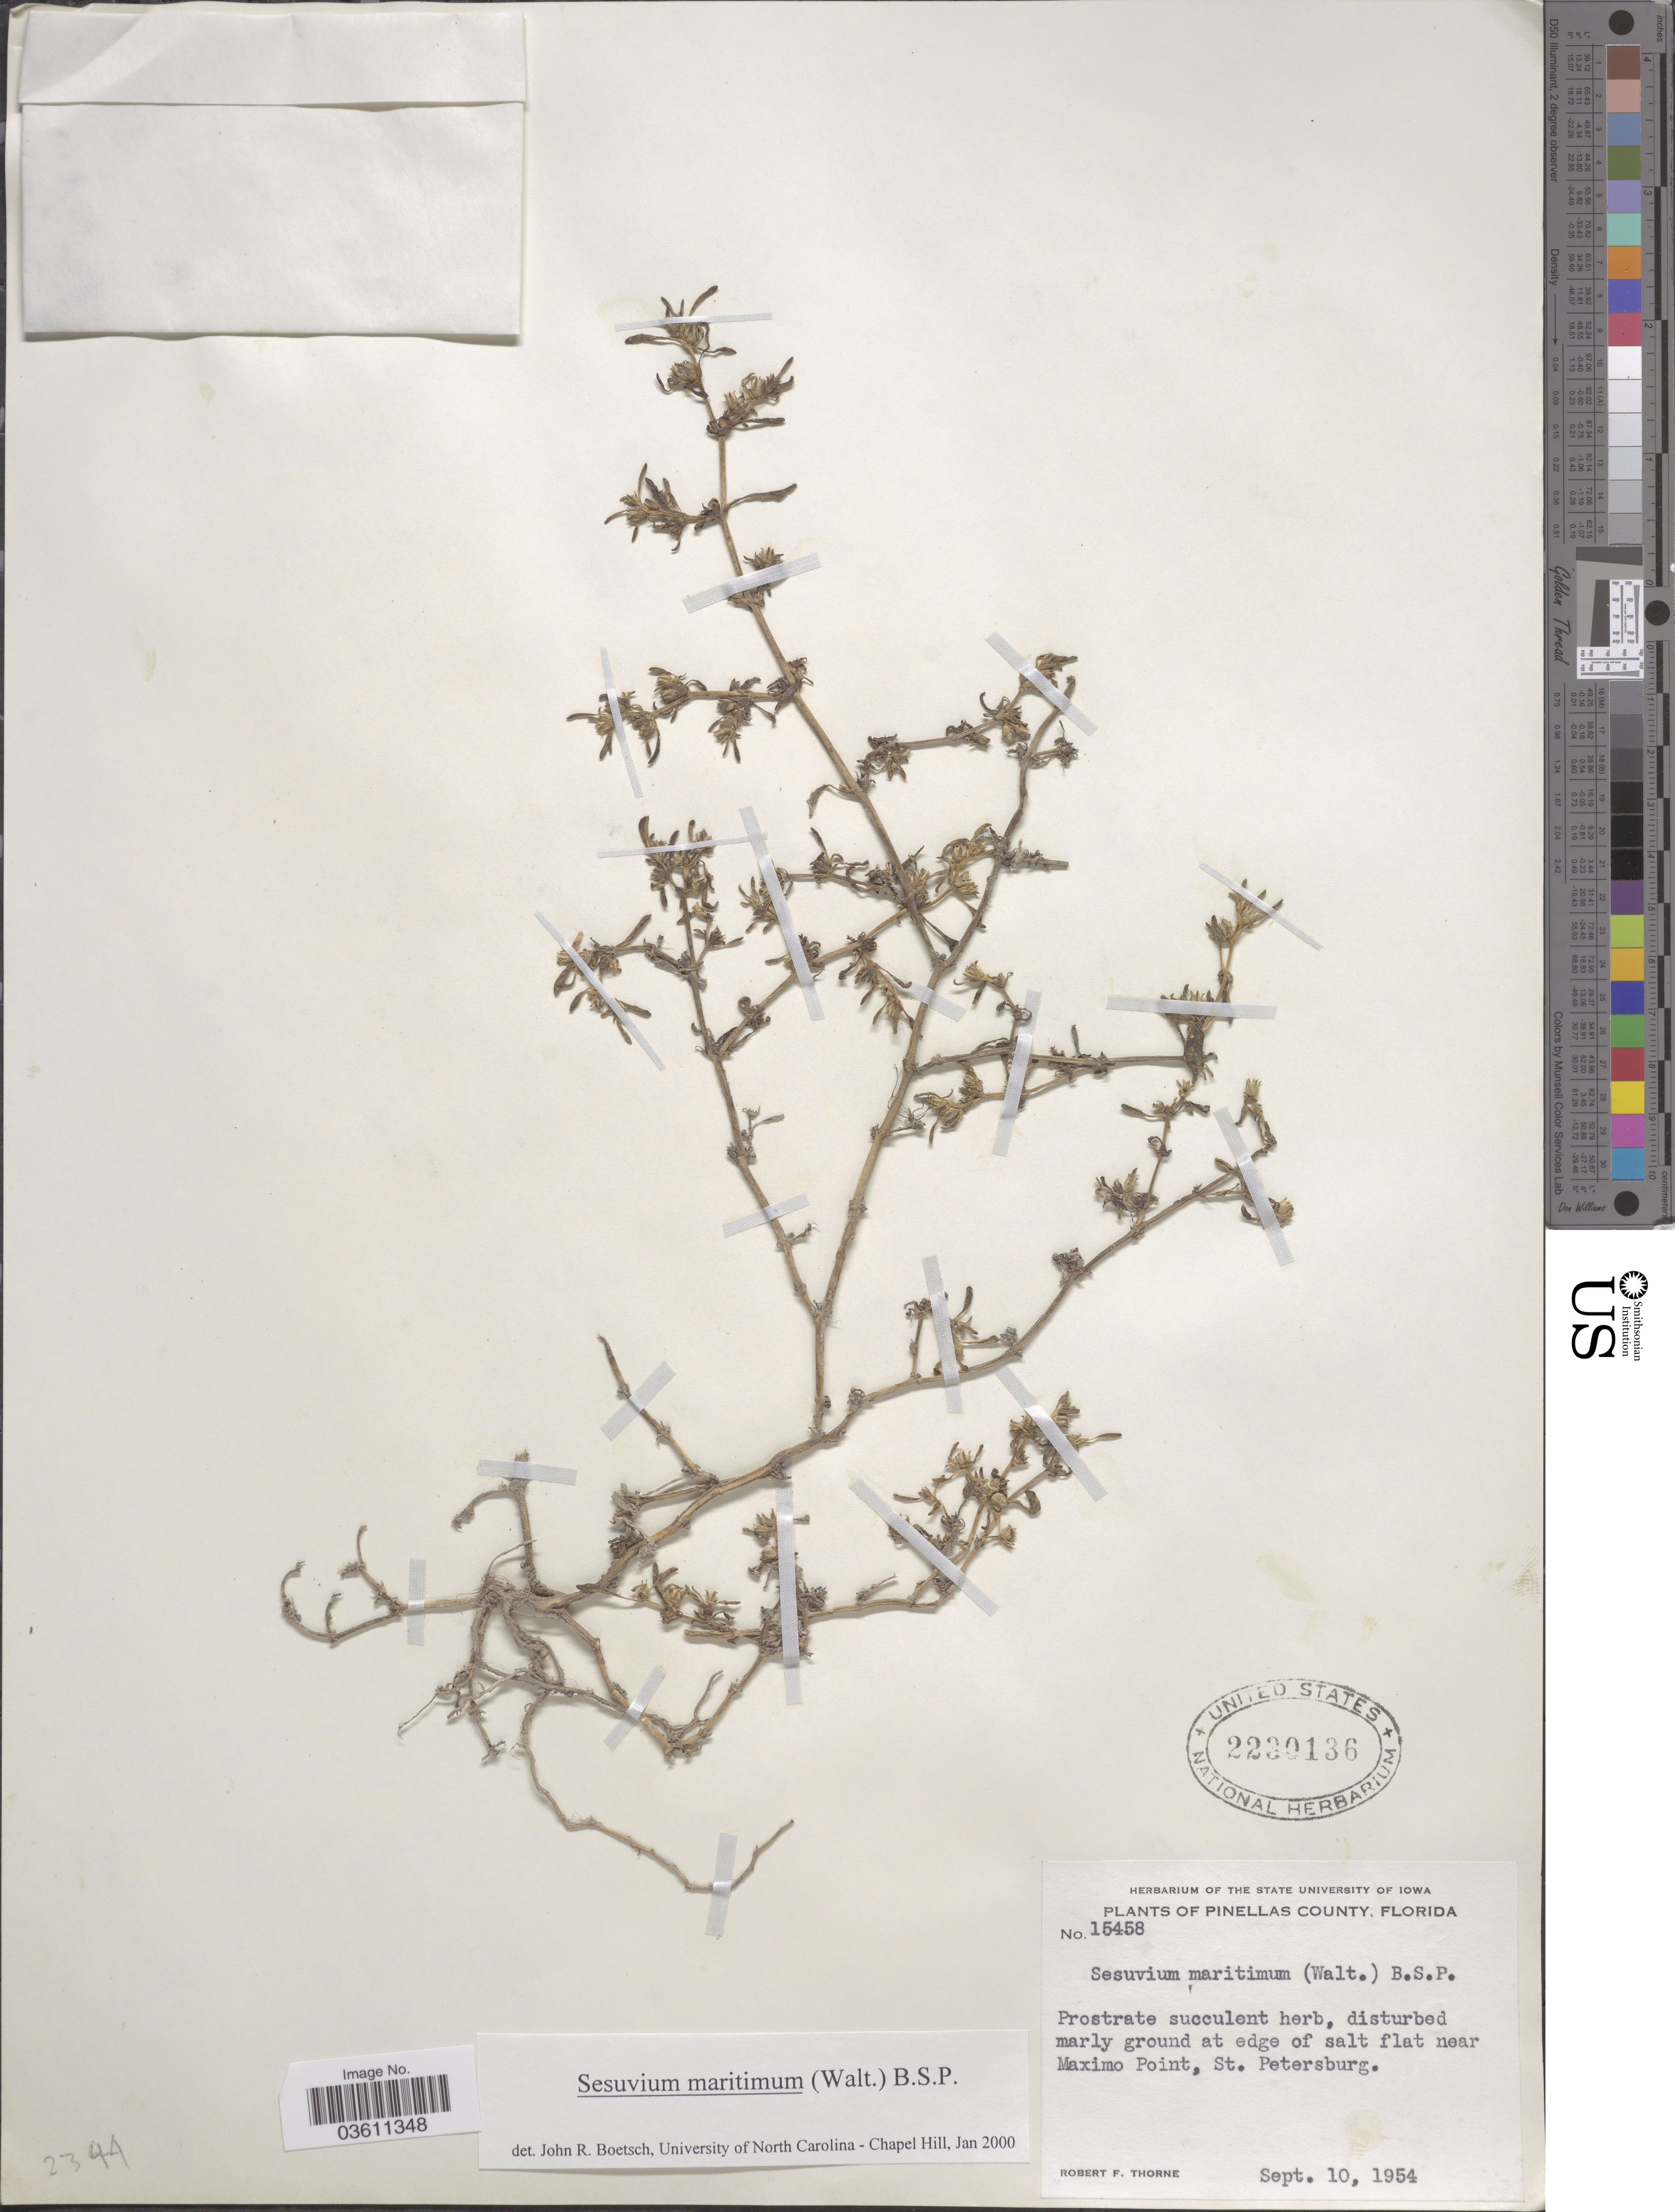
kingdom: Plantae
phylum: Tracheophyta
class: Magnoliopsida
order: Caryophyllales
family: Aizoaceae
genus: Sesuvium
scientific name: Sesuvium maritimum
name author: (Walter) Britton, Stearns & Poggenb.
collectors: R. F. Thorne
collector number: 15458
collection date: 1954-09-10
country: United States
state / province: Florida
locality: Pinellas County. At edge of salt flat near Maximo Point, St. Petersburg.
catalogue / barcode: US 2230136